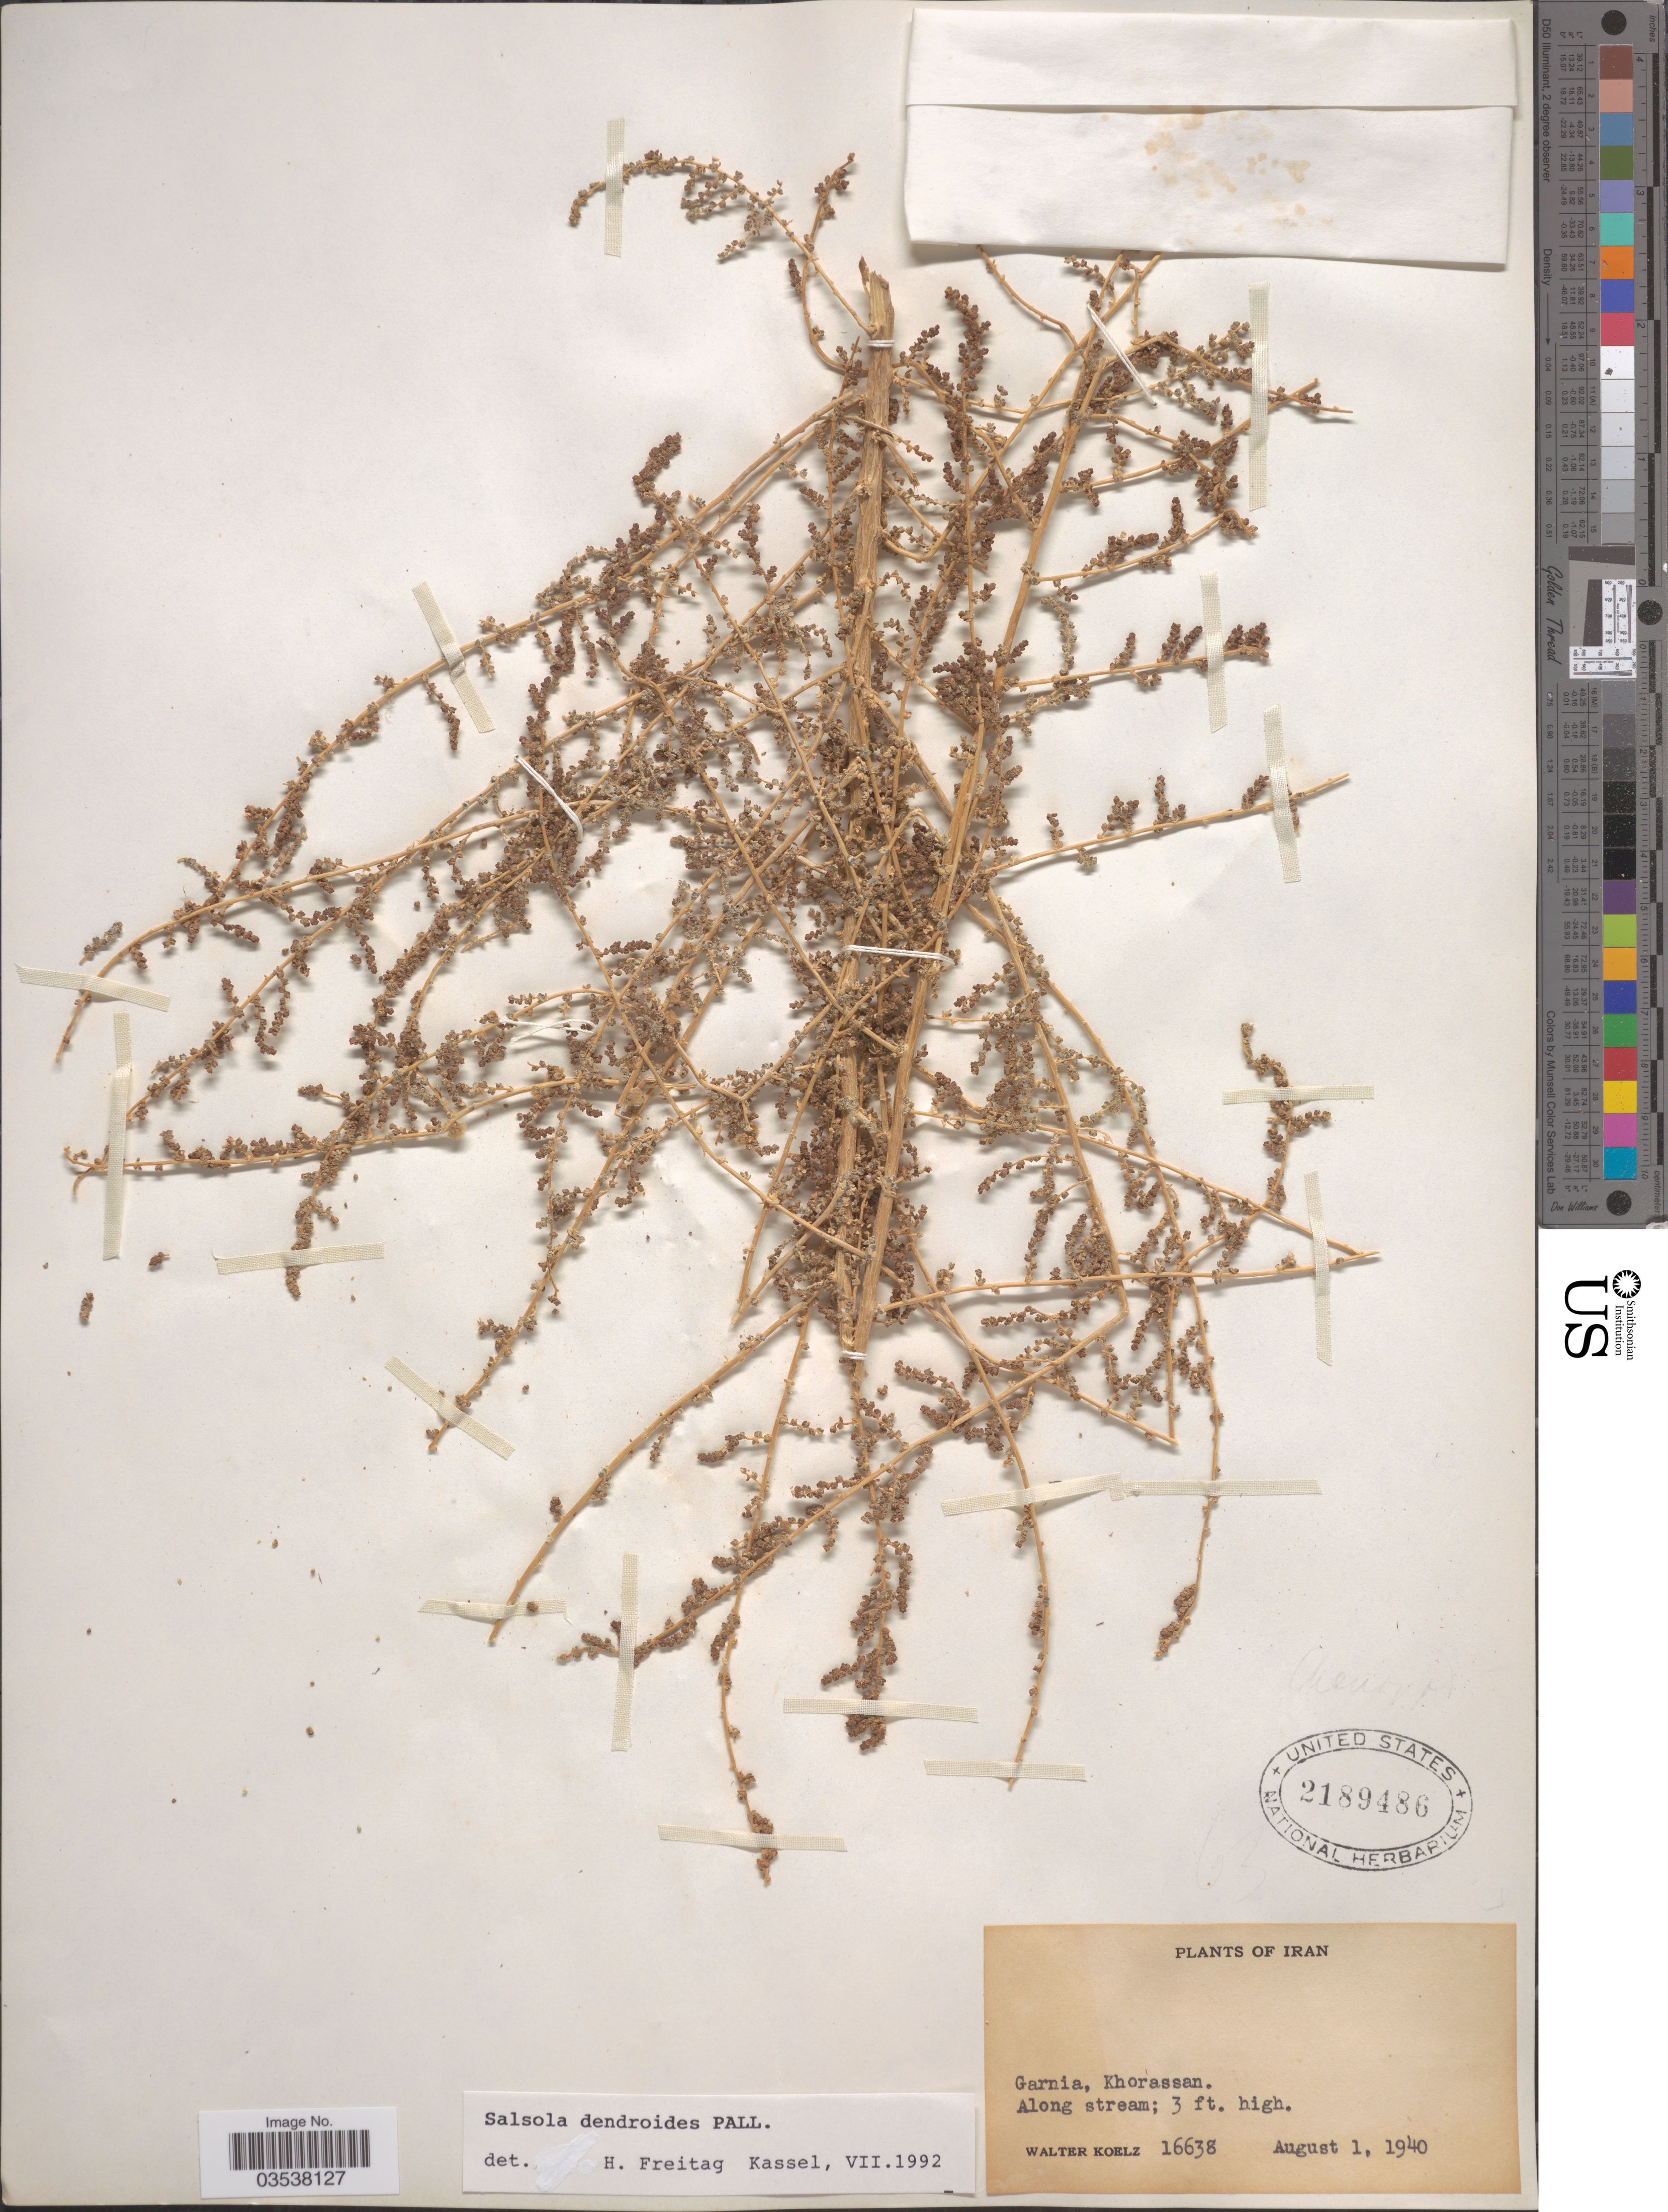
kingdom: Plantae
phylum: Tracheophyta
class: Magnoliopsida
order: Caryophyllales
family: Amaranthaceae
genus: Caroxylon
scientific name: Caroxylon dendroides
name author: (Pall.) Tzvelev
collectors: W. N. Koelz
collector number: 16638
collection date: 1940-08-01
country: Iran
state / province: Khorasan [obsolete]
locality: Garnia.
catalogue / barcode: US 2189486